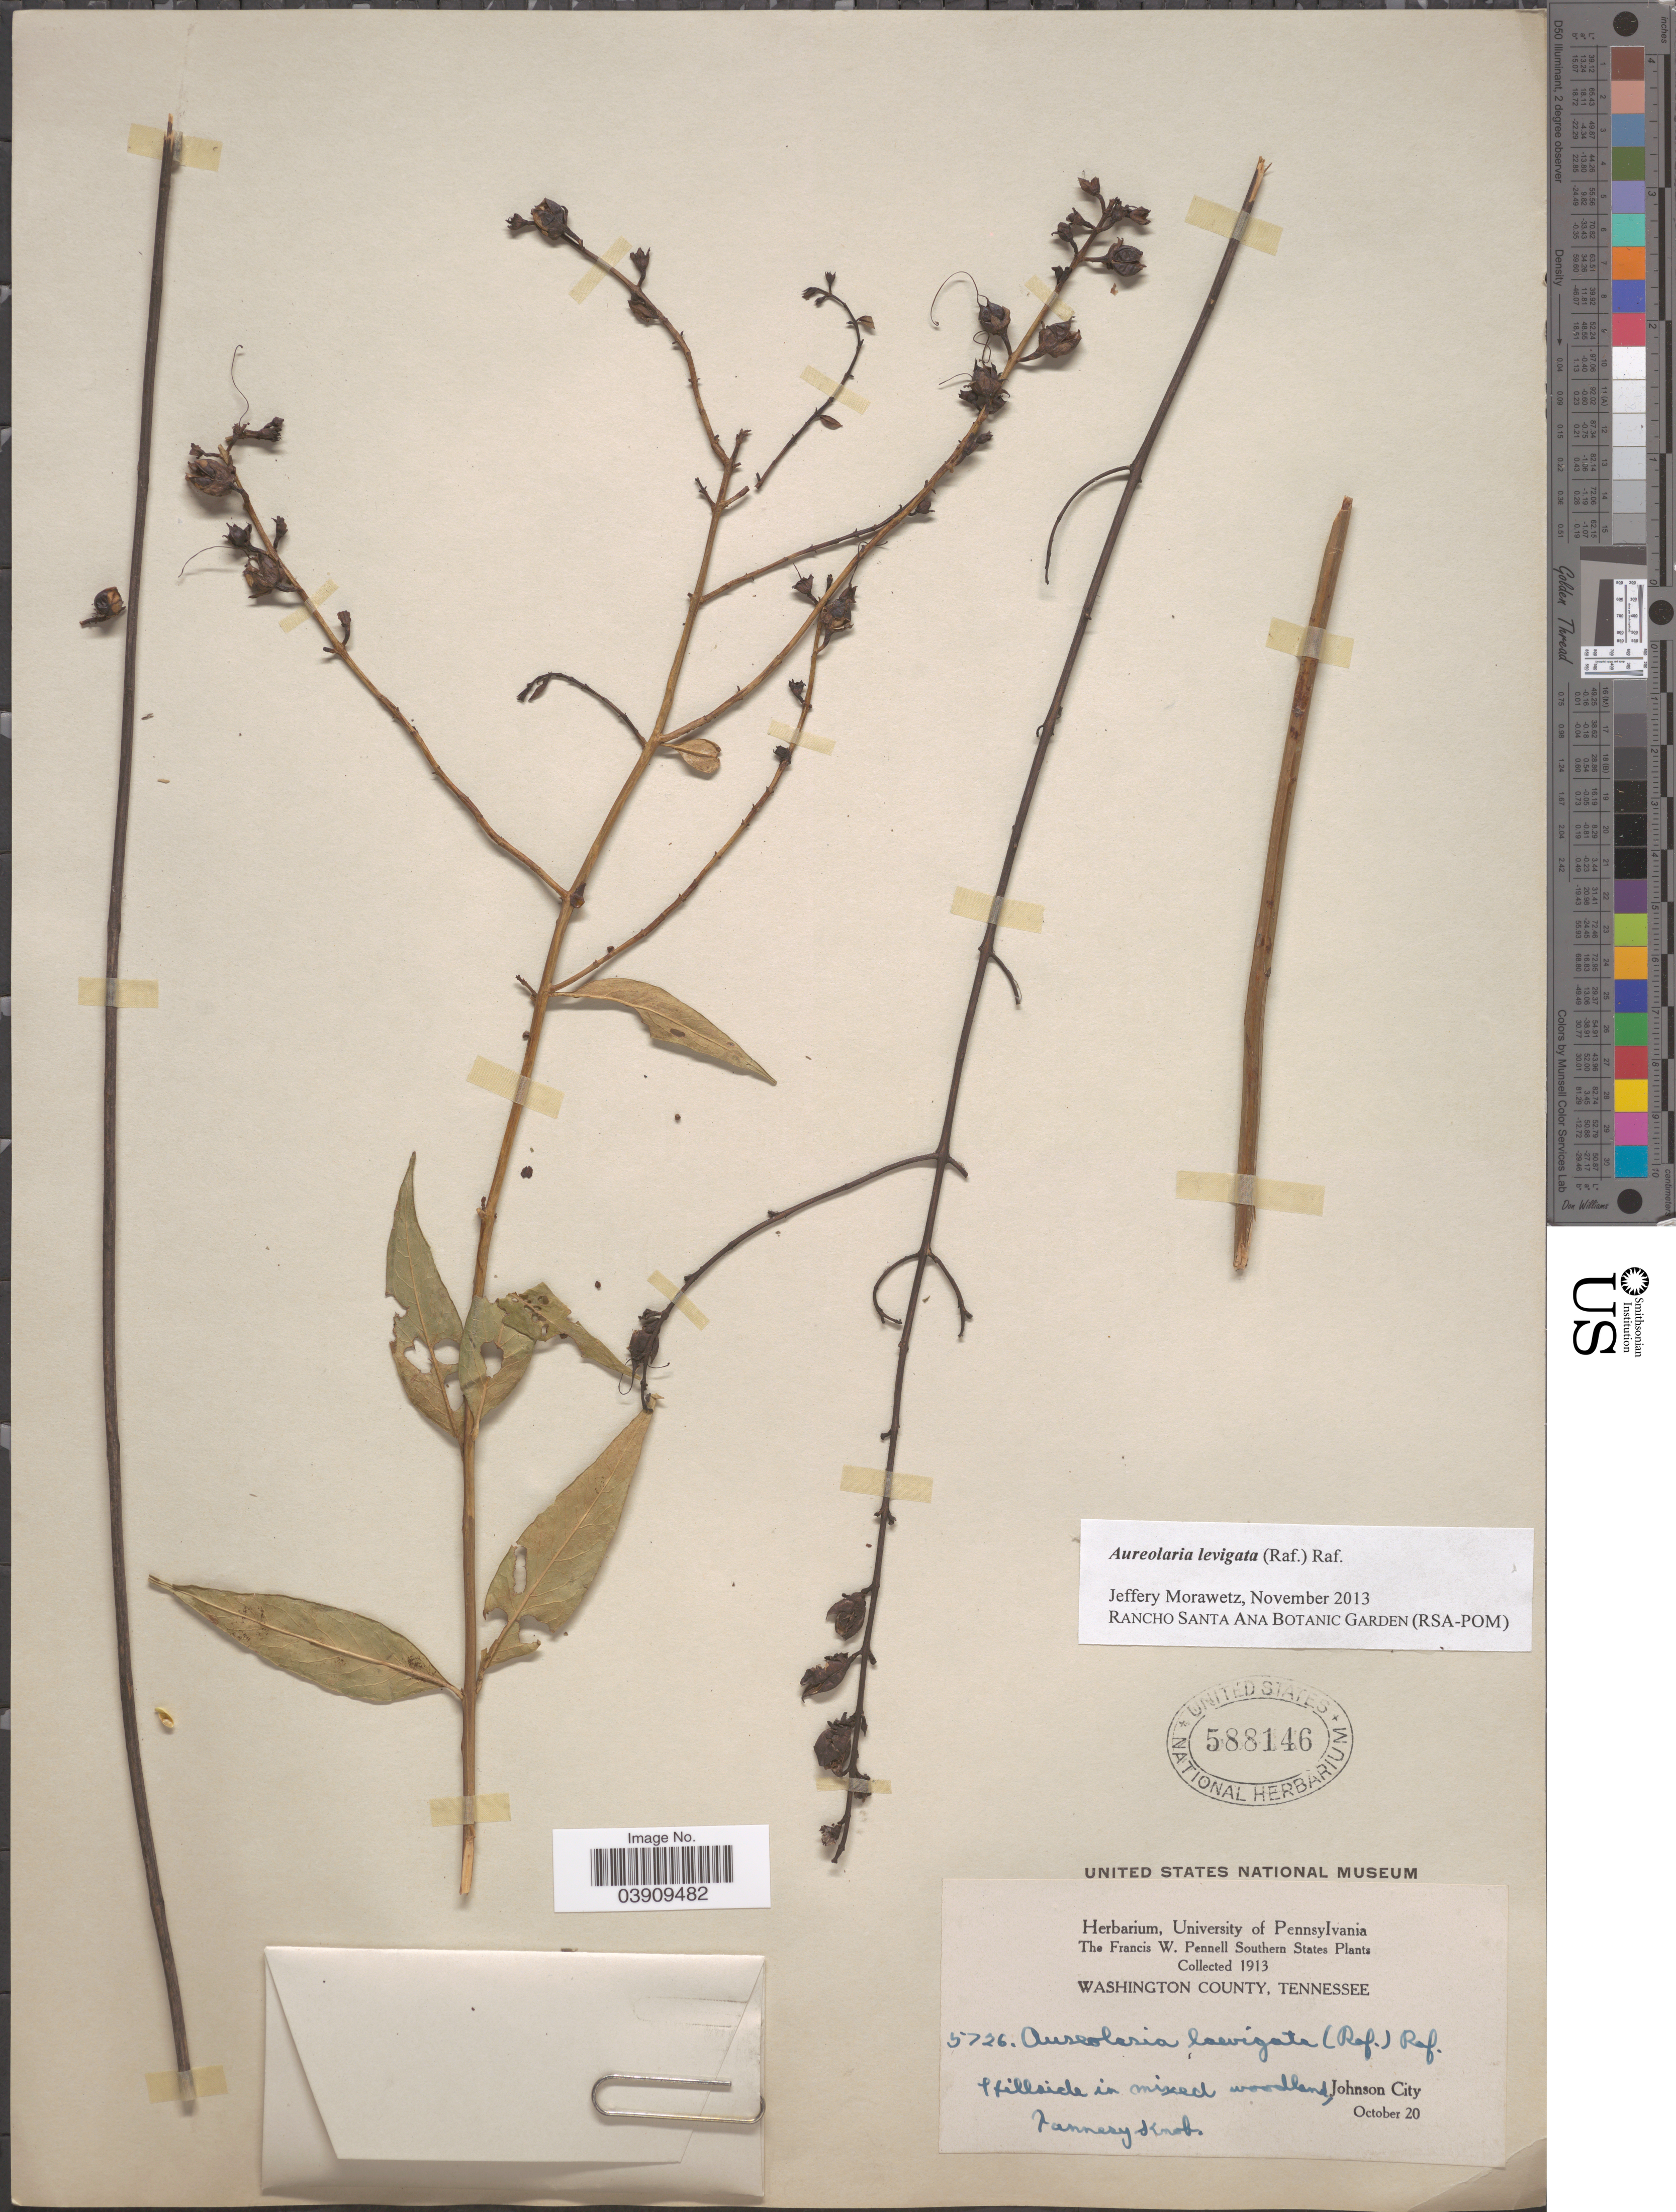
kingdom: Plantae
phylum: Tracheophyta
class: Magnoliopsida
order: Lamiales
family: Orobanchaceae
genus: Aureolaria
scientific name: Aureolaria laevigata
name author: (Raf.) Raf.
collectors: F. W. Pennell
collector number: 5726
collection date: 1913-10-20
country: United States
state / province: Tennessee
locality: Southern States. Washington County. Johnson City. Tannery Knob.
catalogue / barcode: US 588146